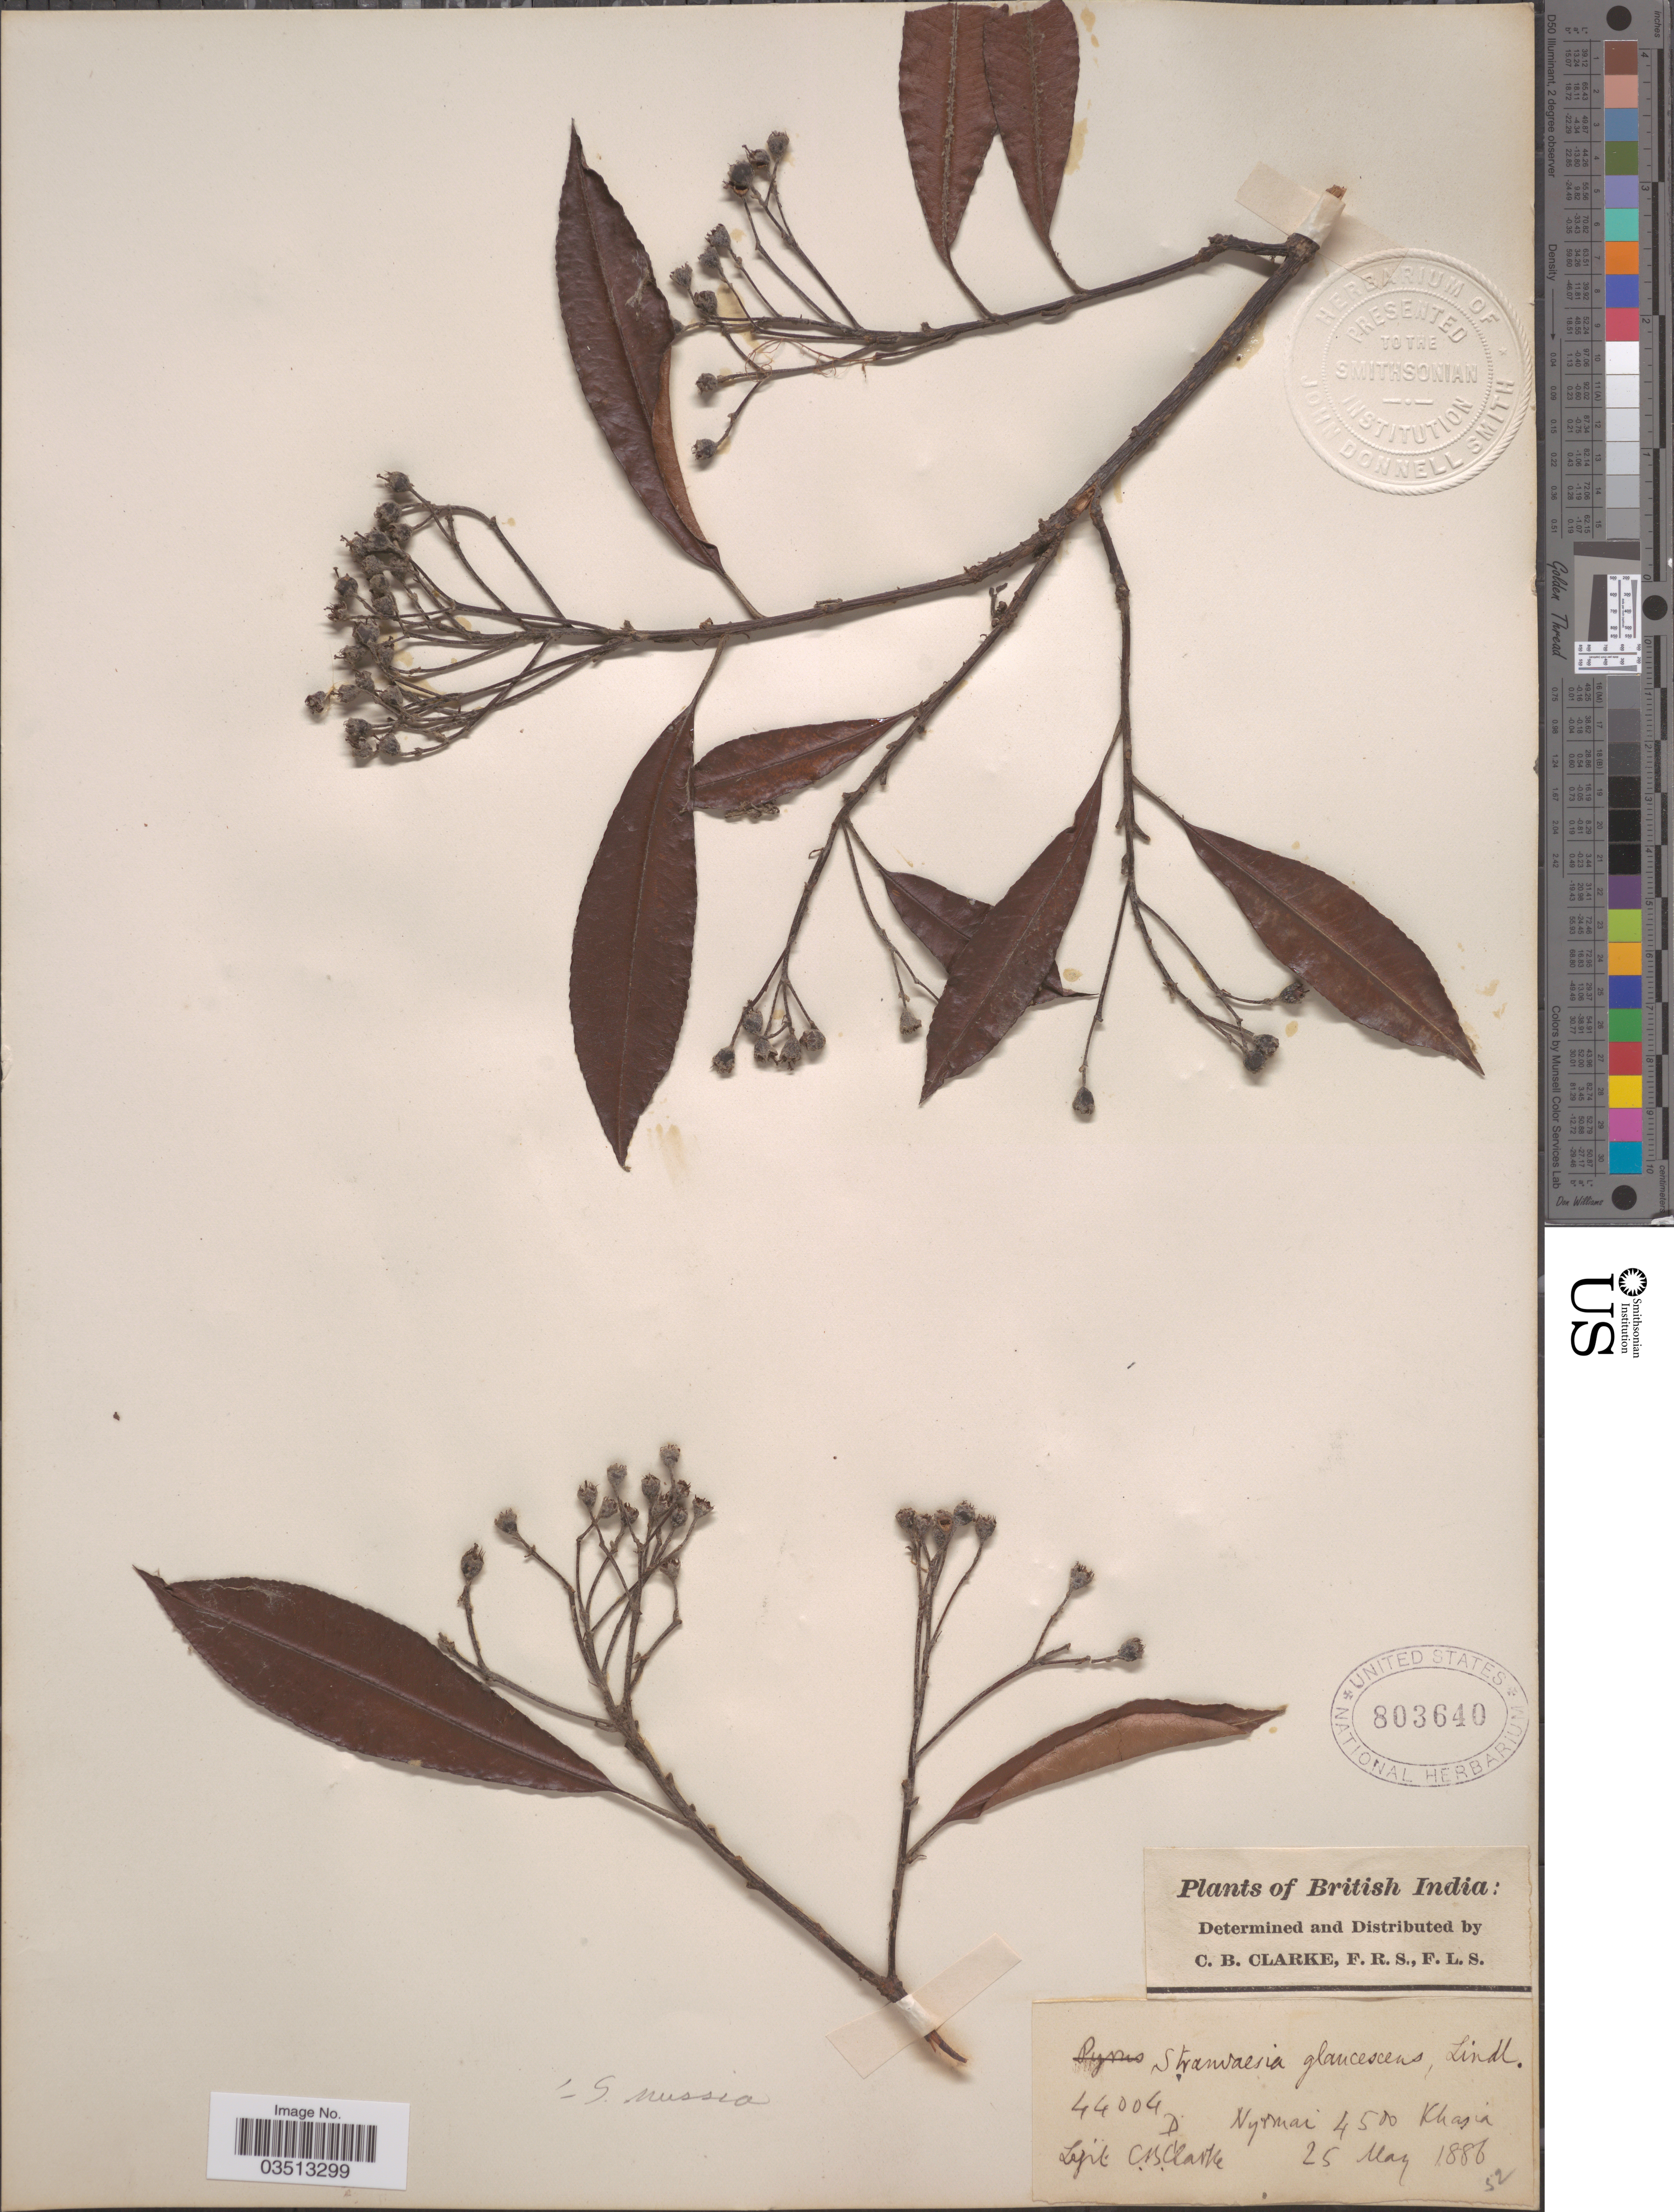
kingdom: Plantae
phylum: Tracheophyta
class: Magnoliopsida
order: Rosales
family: Rosaceae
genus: Stranvaesia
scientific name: Stranvaesia nussia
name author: (Buch.-Ham. ex D. Don) Decne.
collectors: C. B. Clarke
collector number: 44004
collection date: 1886-05-25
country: India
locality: British India. Nyrmai. Khasia.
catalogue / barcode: US 803640